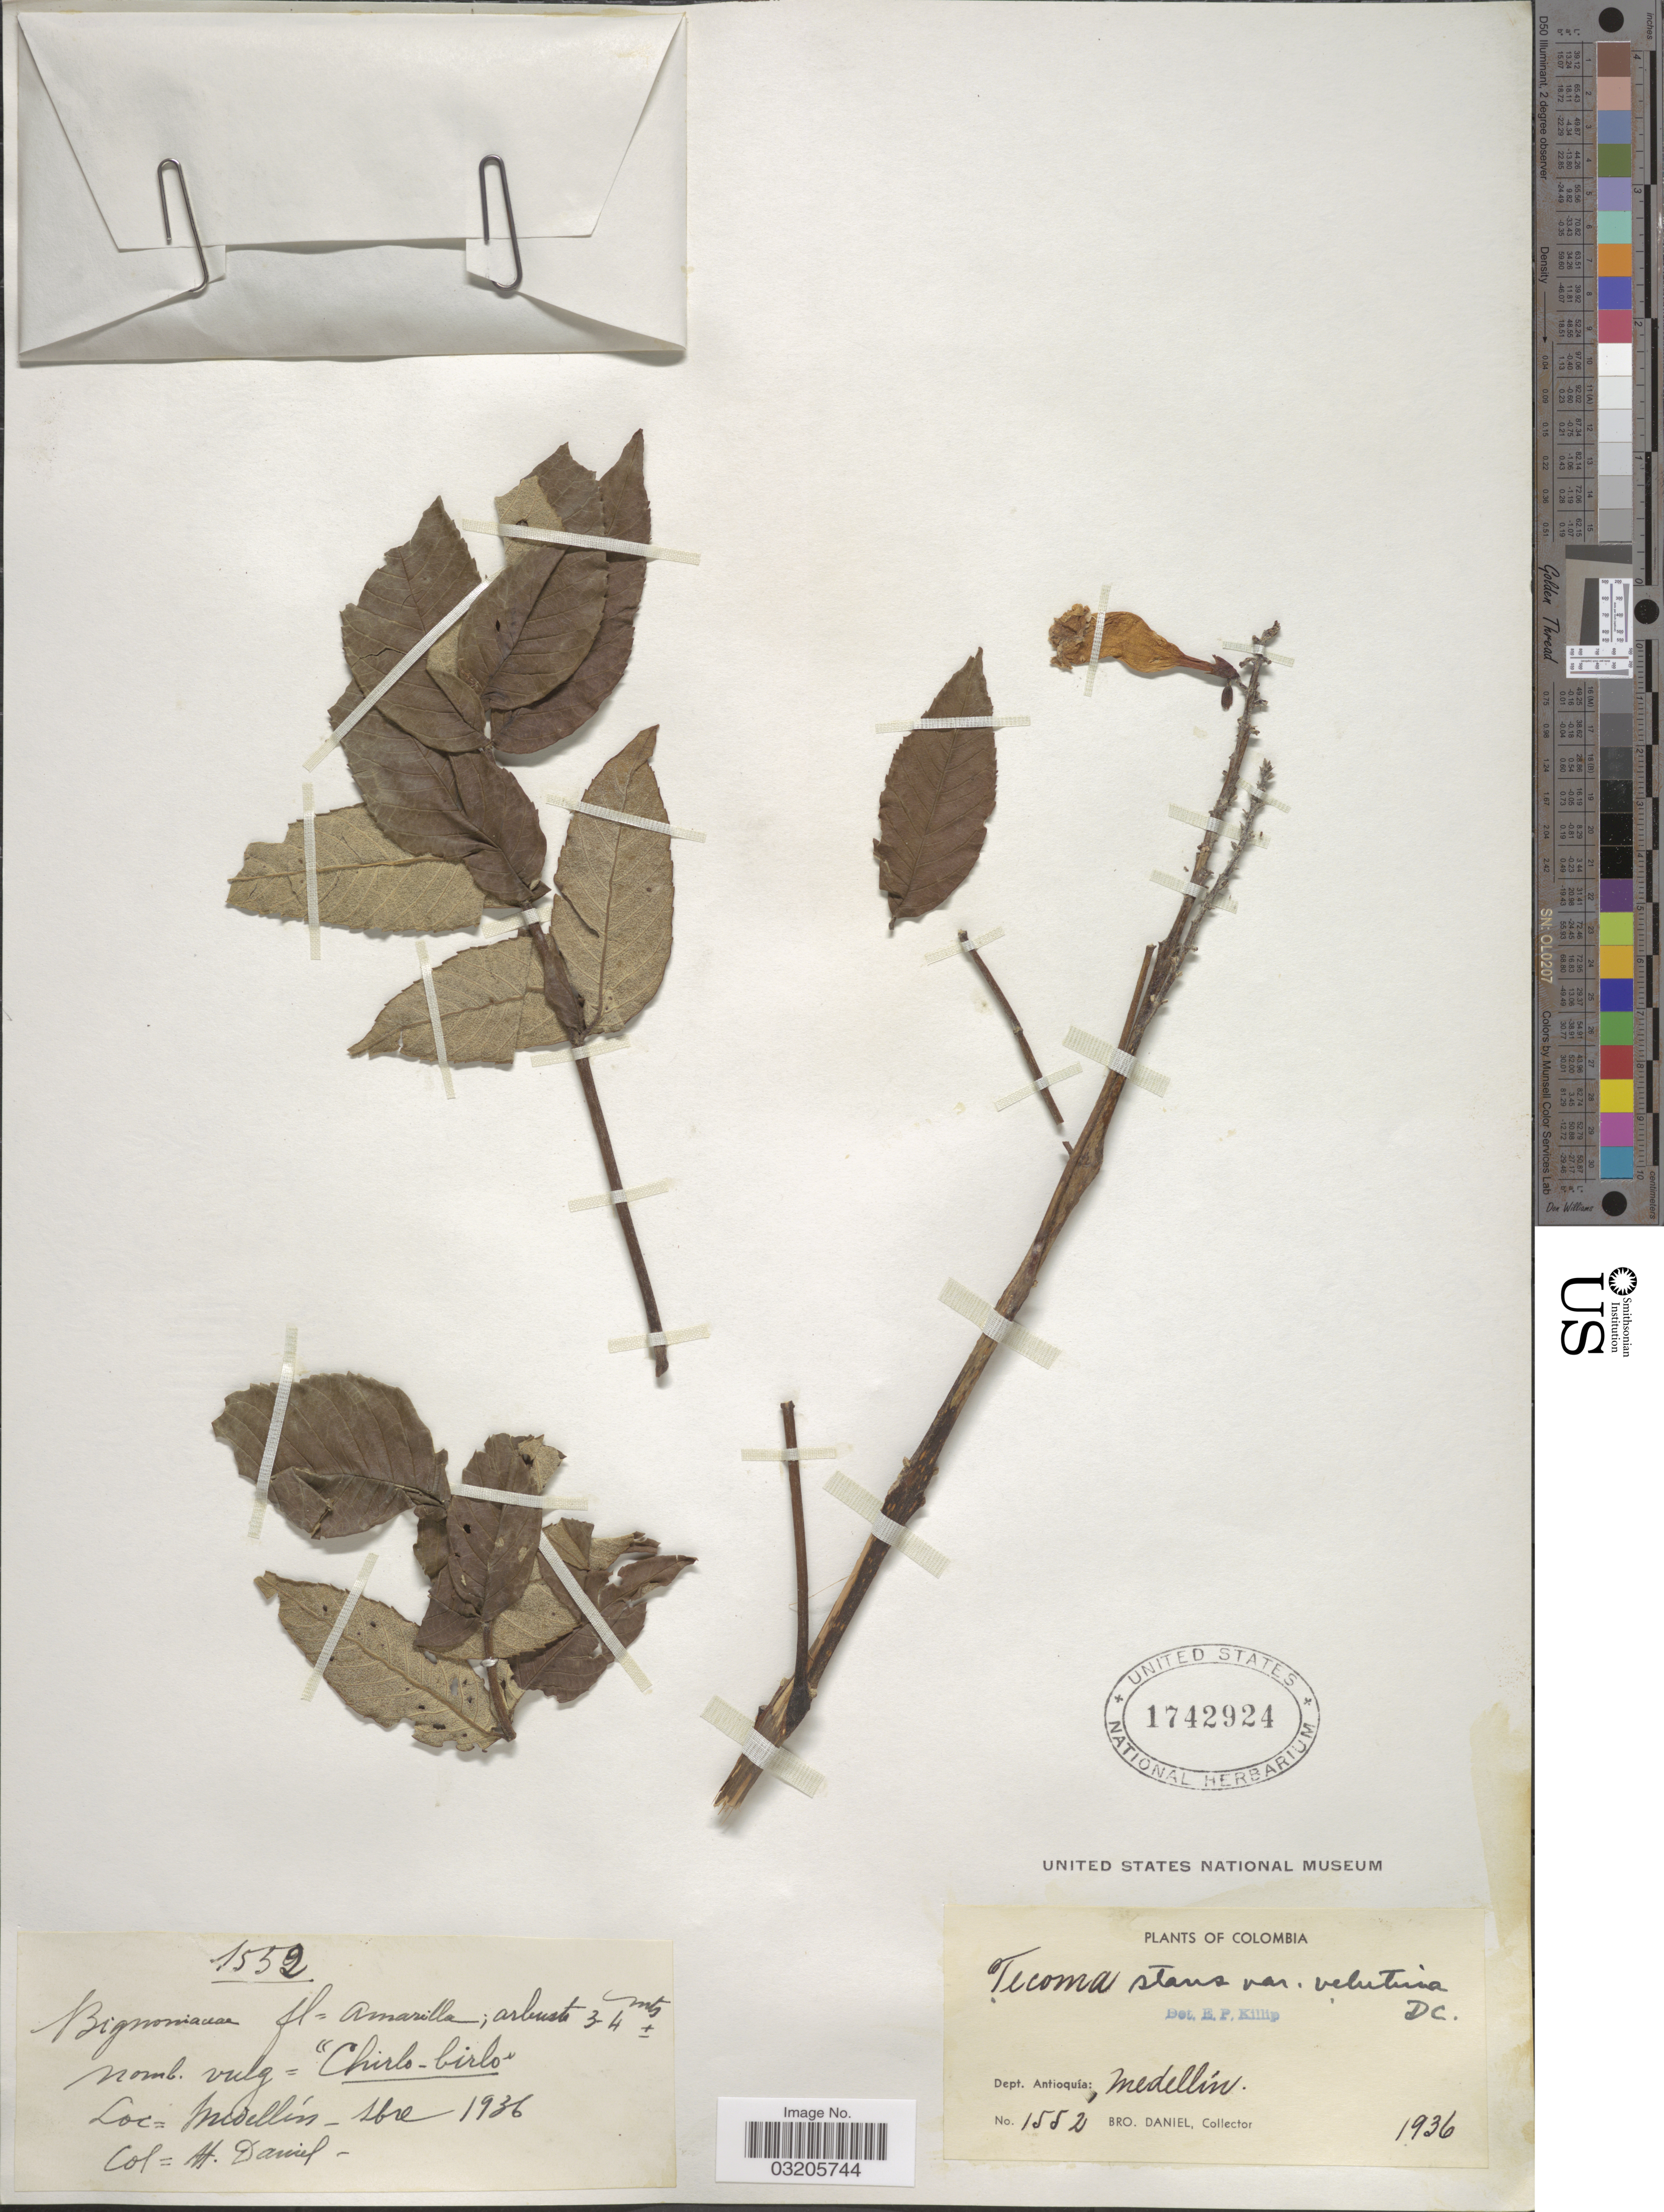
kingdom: Plantae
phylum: Tracheophyta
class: Magnoliopsida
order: Lamiales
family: Bignoniaceae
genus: Tecoma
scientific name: Tecoma stans var. velutina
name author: DC.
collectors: Bro. Daniel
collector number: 1552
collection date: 1939-09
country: Colombia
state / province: Antioquia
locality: Dept: Antioquía, Medellín.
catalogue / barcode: US 1742924